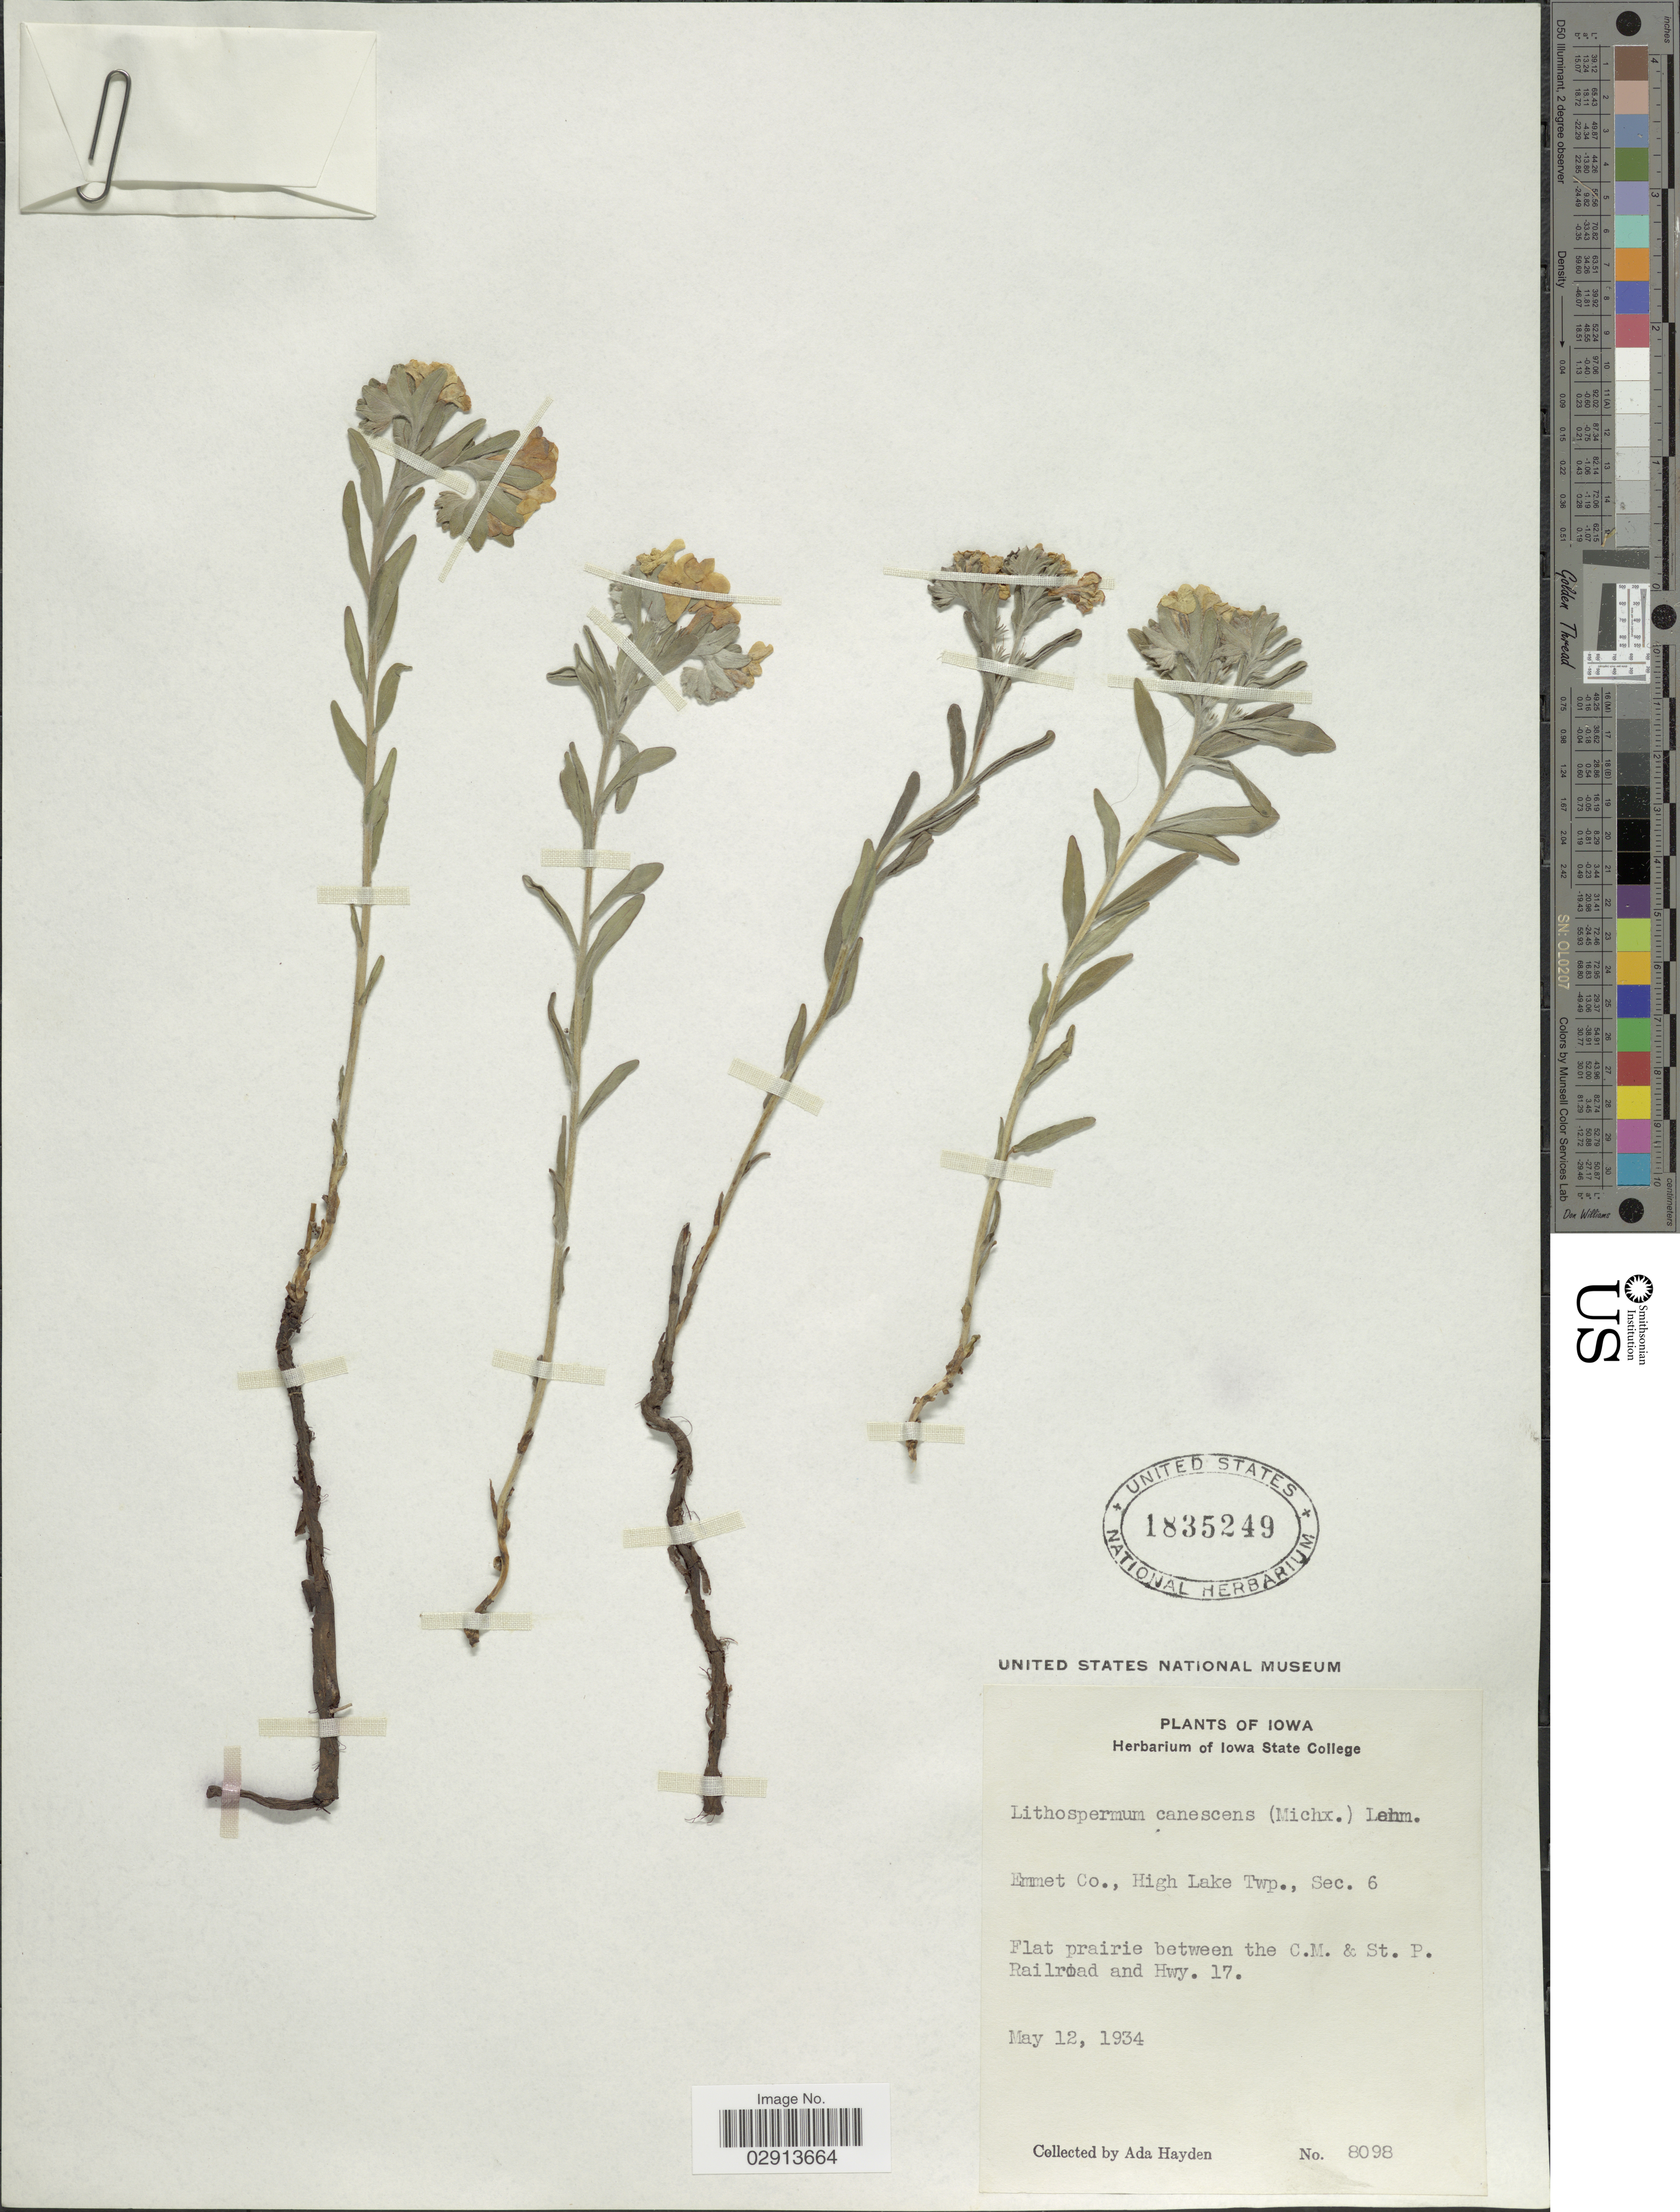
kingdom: Plantae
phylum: Tracheophyta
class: Magnoliopsida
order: Boraginales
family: Boraginaceae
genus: Lithospermum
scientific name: Lithospermum canescens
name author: (Michx.) Lehm.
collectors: Ada Hayden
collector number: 8098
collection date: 1934-05-12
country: United States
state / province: Iowa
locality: Emmet Co., High Lake Twp., Sec. 6. Flat prairie between the C.M. & St. P. Railroad and Hwy. 17.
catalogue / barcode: US 1835249